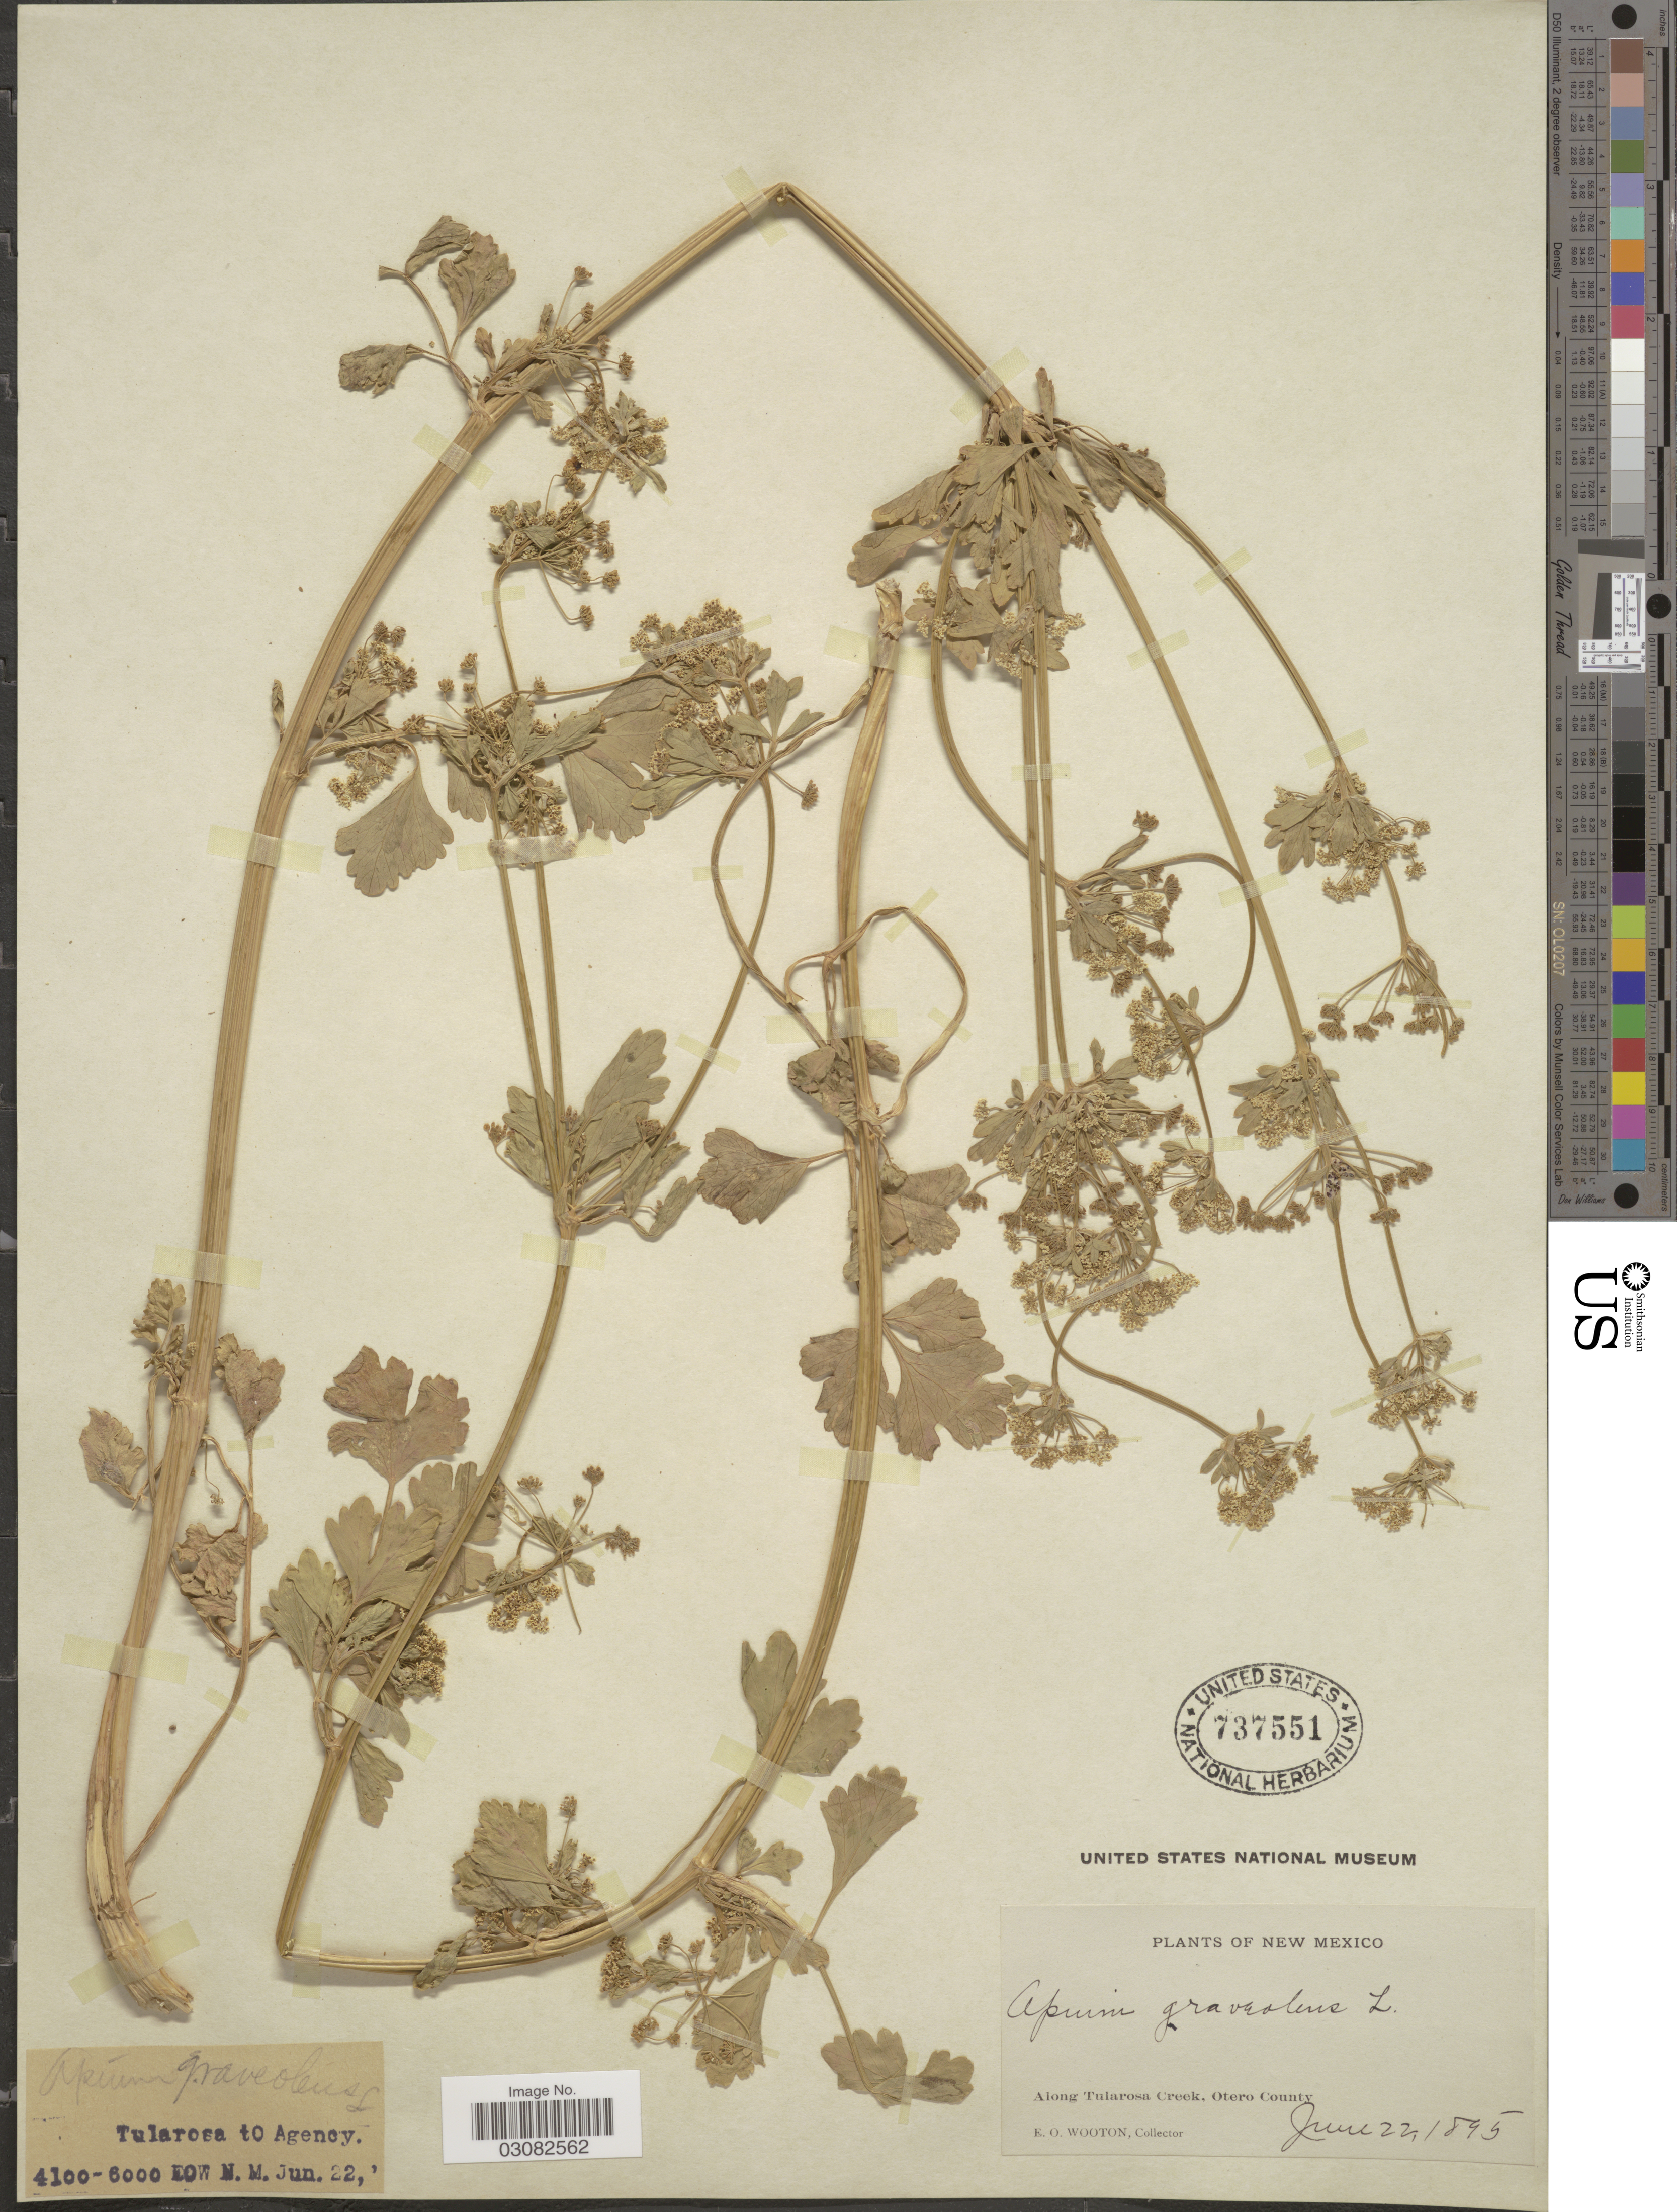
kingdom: Plantae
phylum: Tracheophyta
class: Magnoliopsida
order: Apiales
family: Apiaceae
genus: Apium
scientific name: Apium graveolens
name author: L.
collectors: E. O. Wooton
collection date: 1895-06-22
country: United States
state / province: New Mexico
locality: Along Tularosa Creek, Otero County. Tularosa to Agency.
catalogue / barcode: US 737551